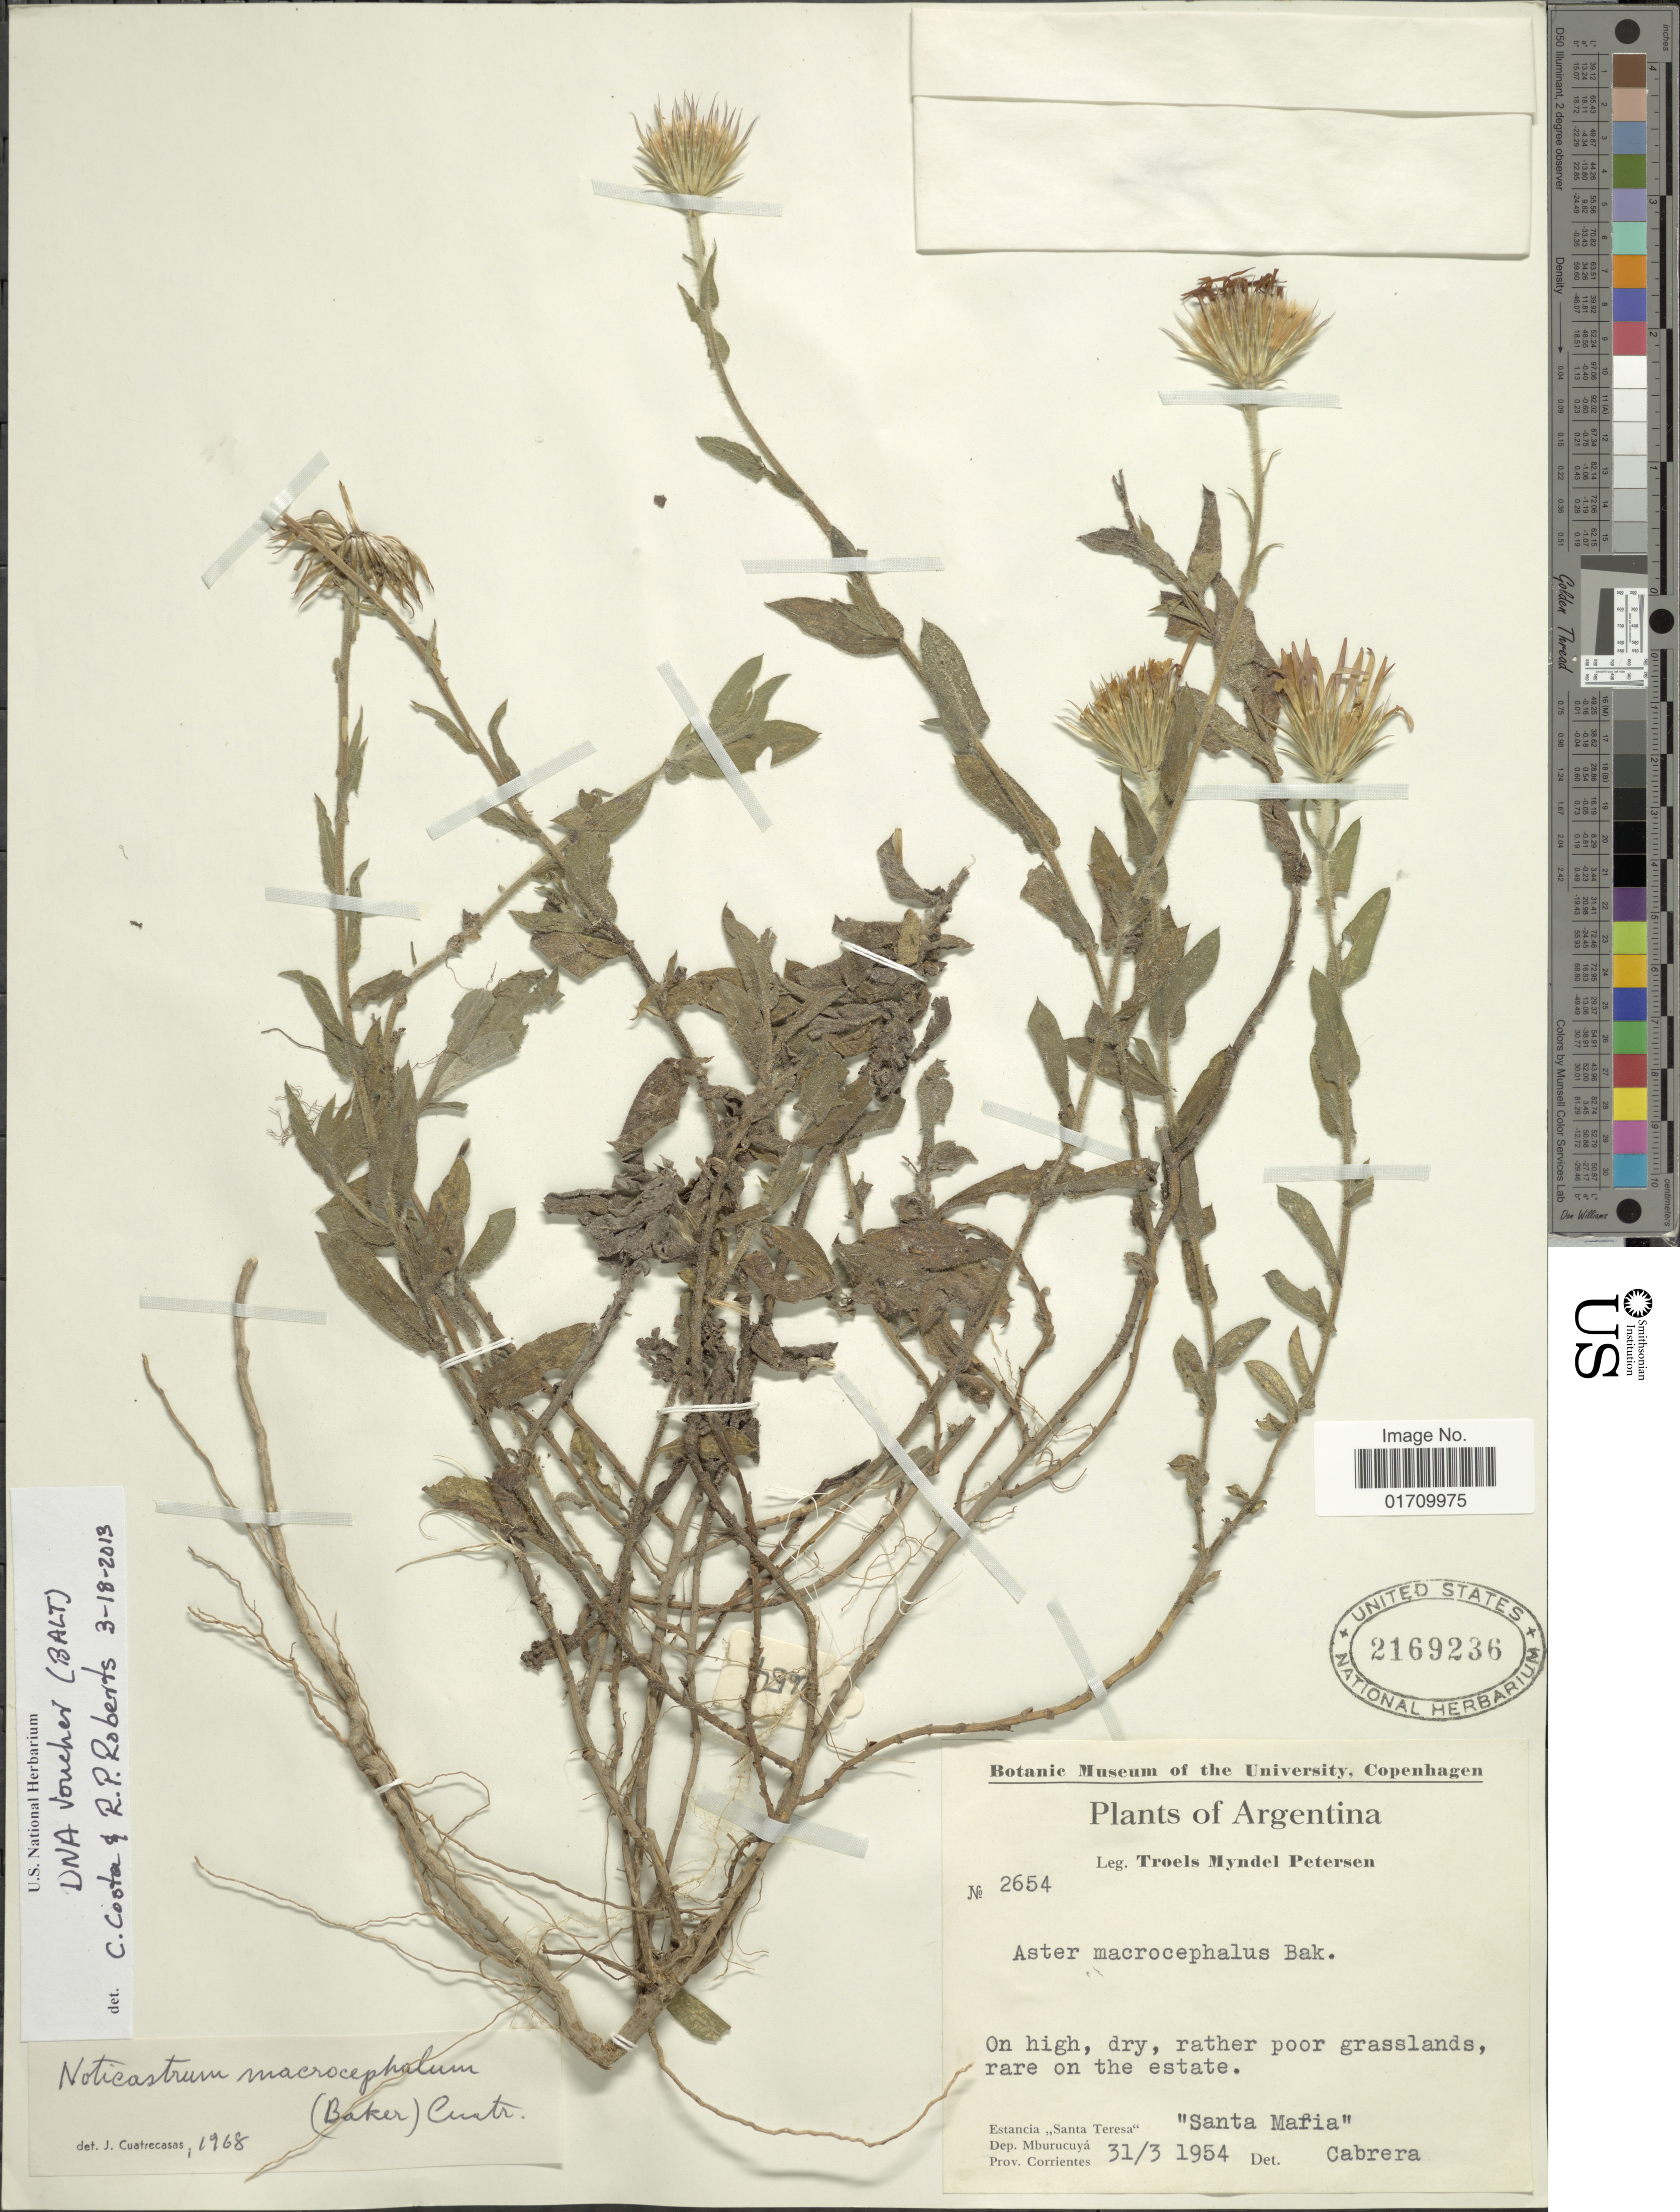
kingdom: Plantae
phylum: Tracheophyta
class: Magnoliopsida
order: Asterales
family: Asteraceae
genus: Noticastrum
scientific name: Noticastrum macrocephalum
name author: (Baker) Cuatrec.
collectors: T. M. Petersen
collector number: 2654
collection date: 1954-03-31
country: Argentina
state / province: Corrientes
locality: Estancia Santa Teresa, Dep. Mburucuya, Santa Maria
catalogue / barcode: US 2169236